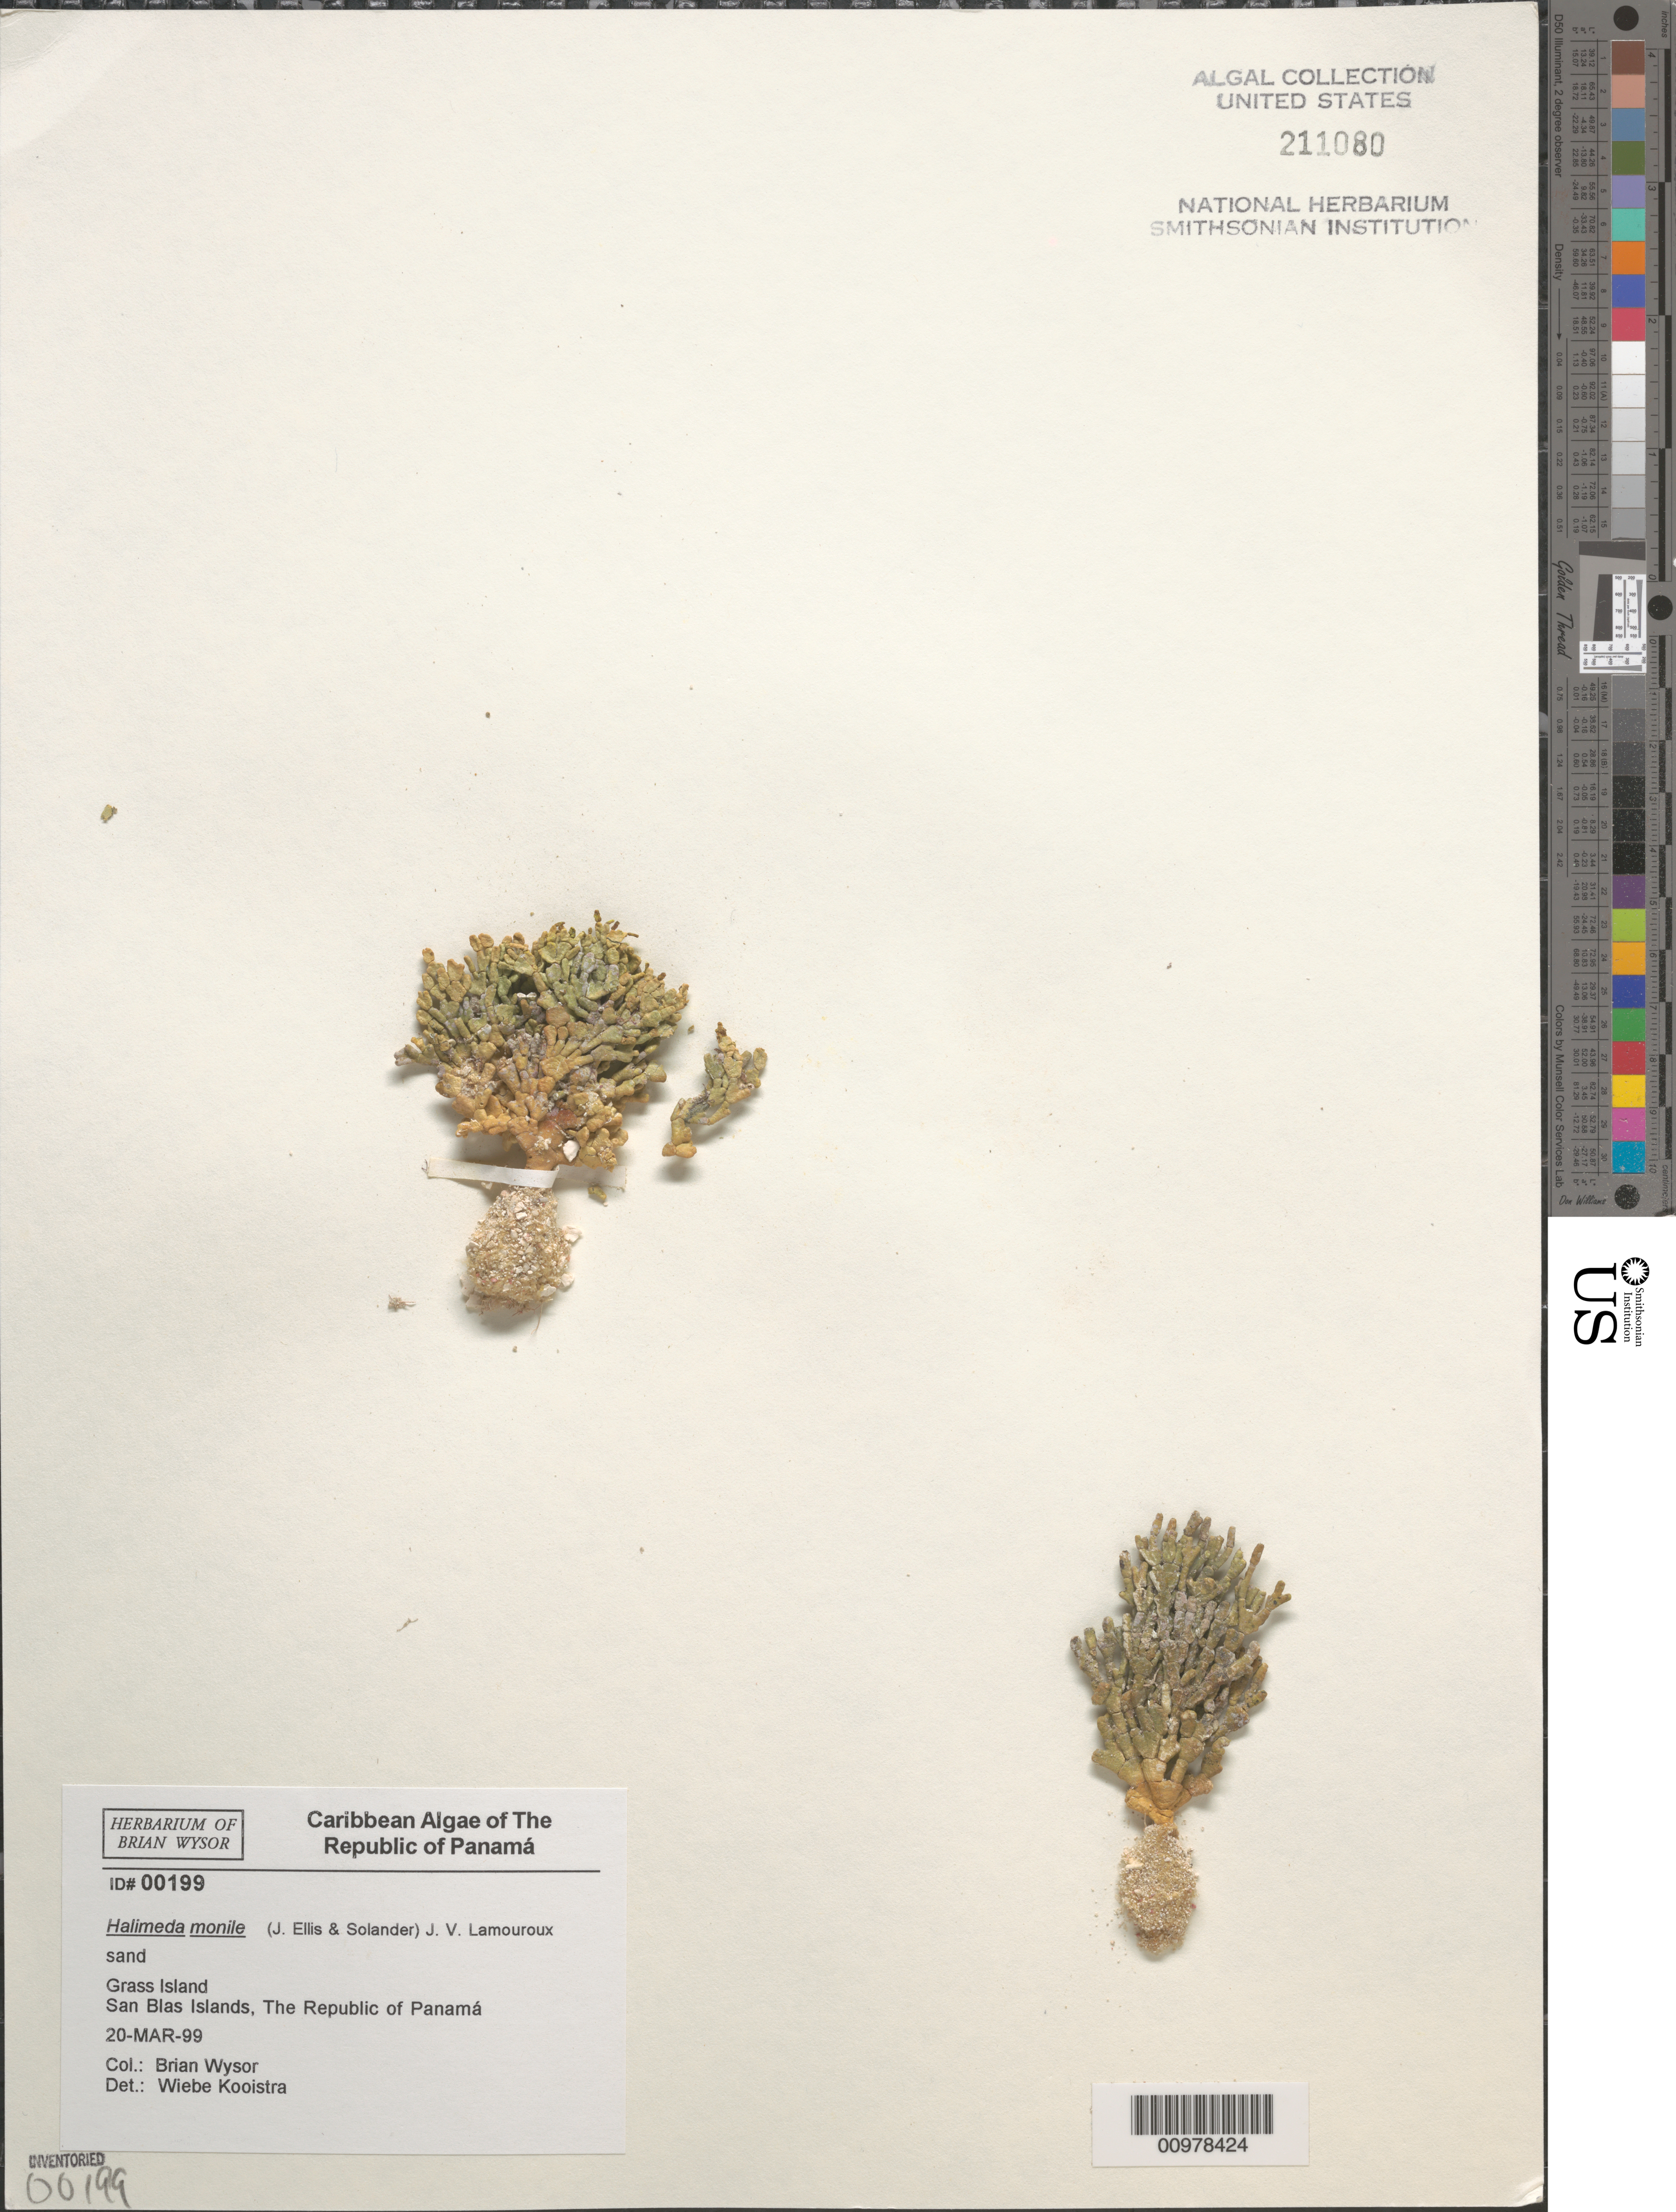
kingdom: Plantae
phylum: Chlorophyta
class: Ulvophyceae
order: Bryopsidales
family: Halimedaceae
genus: Halimeda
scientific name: Halimeda monile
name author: (J. Ellis & Sol.) J.V.Lamouroux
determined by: Kooistra, Wiebe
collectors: B. Wysor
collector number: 00199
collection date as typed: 20 Mar 1999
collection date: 1999-03-20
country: Panama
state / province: Kuna Yala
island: Grass Island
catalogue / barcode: US 211080